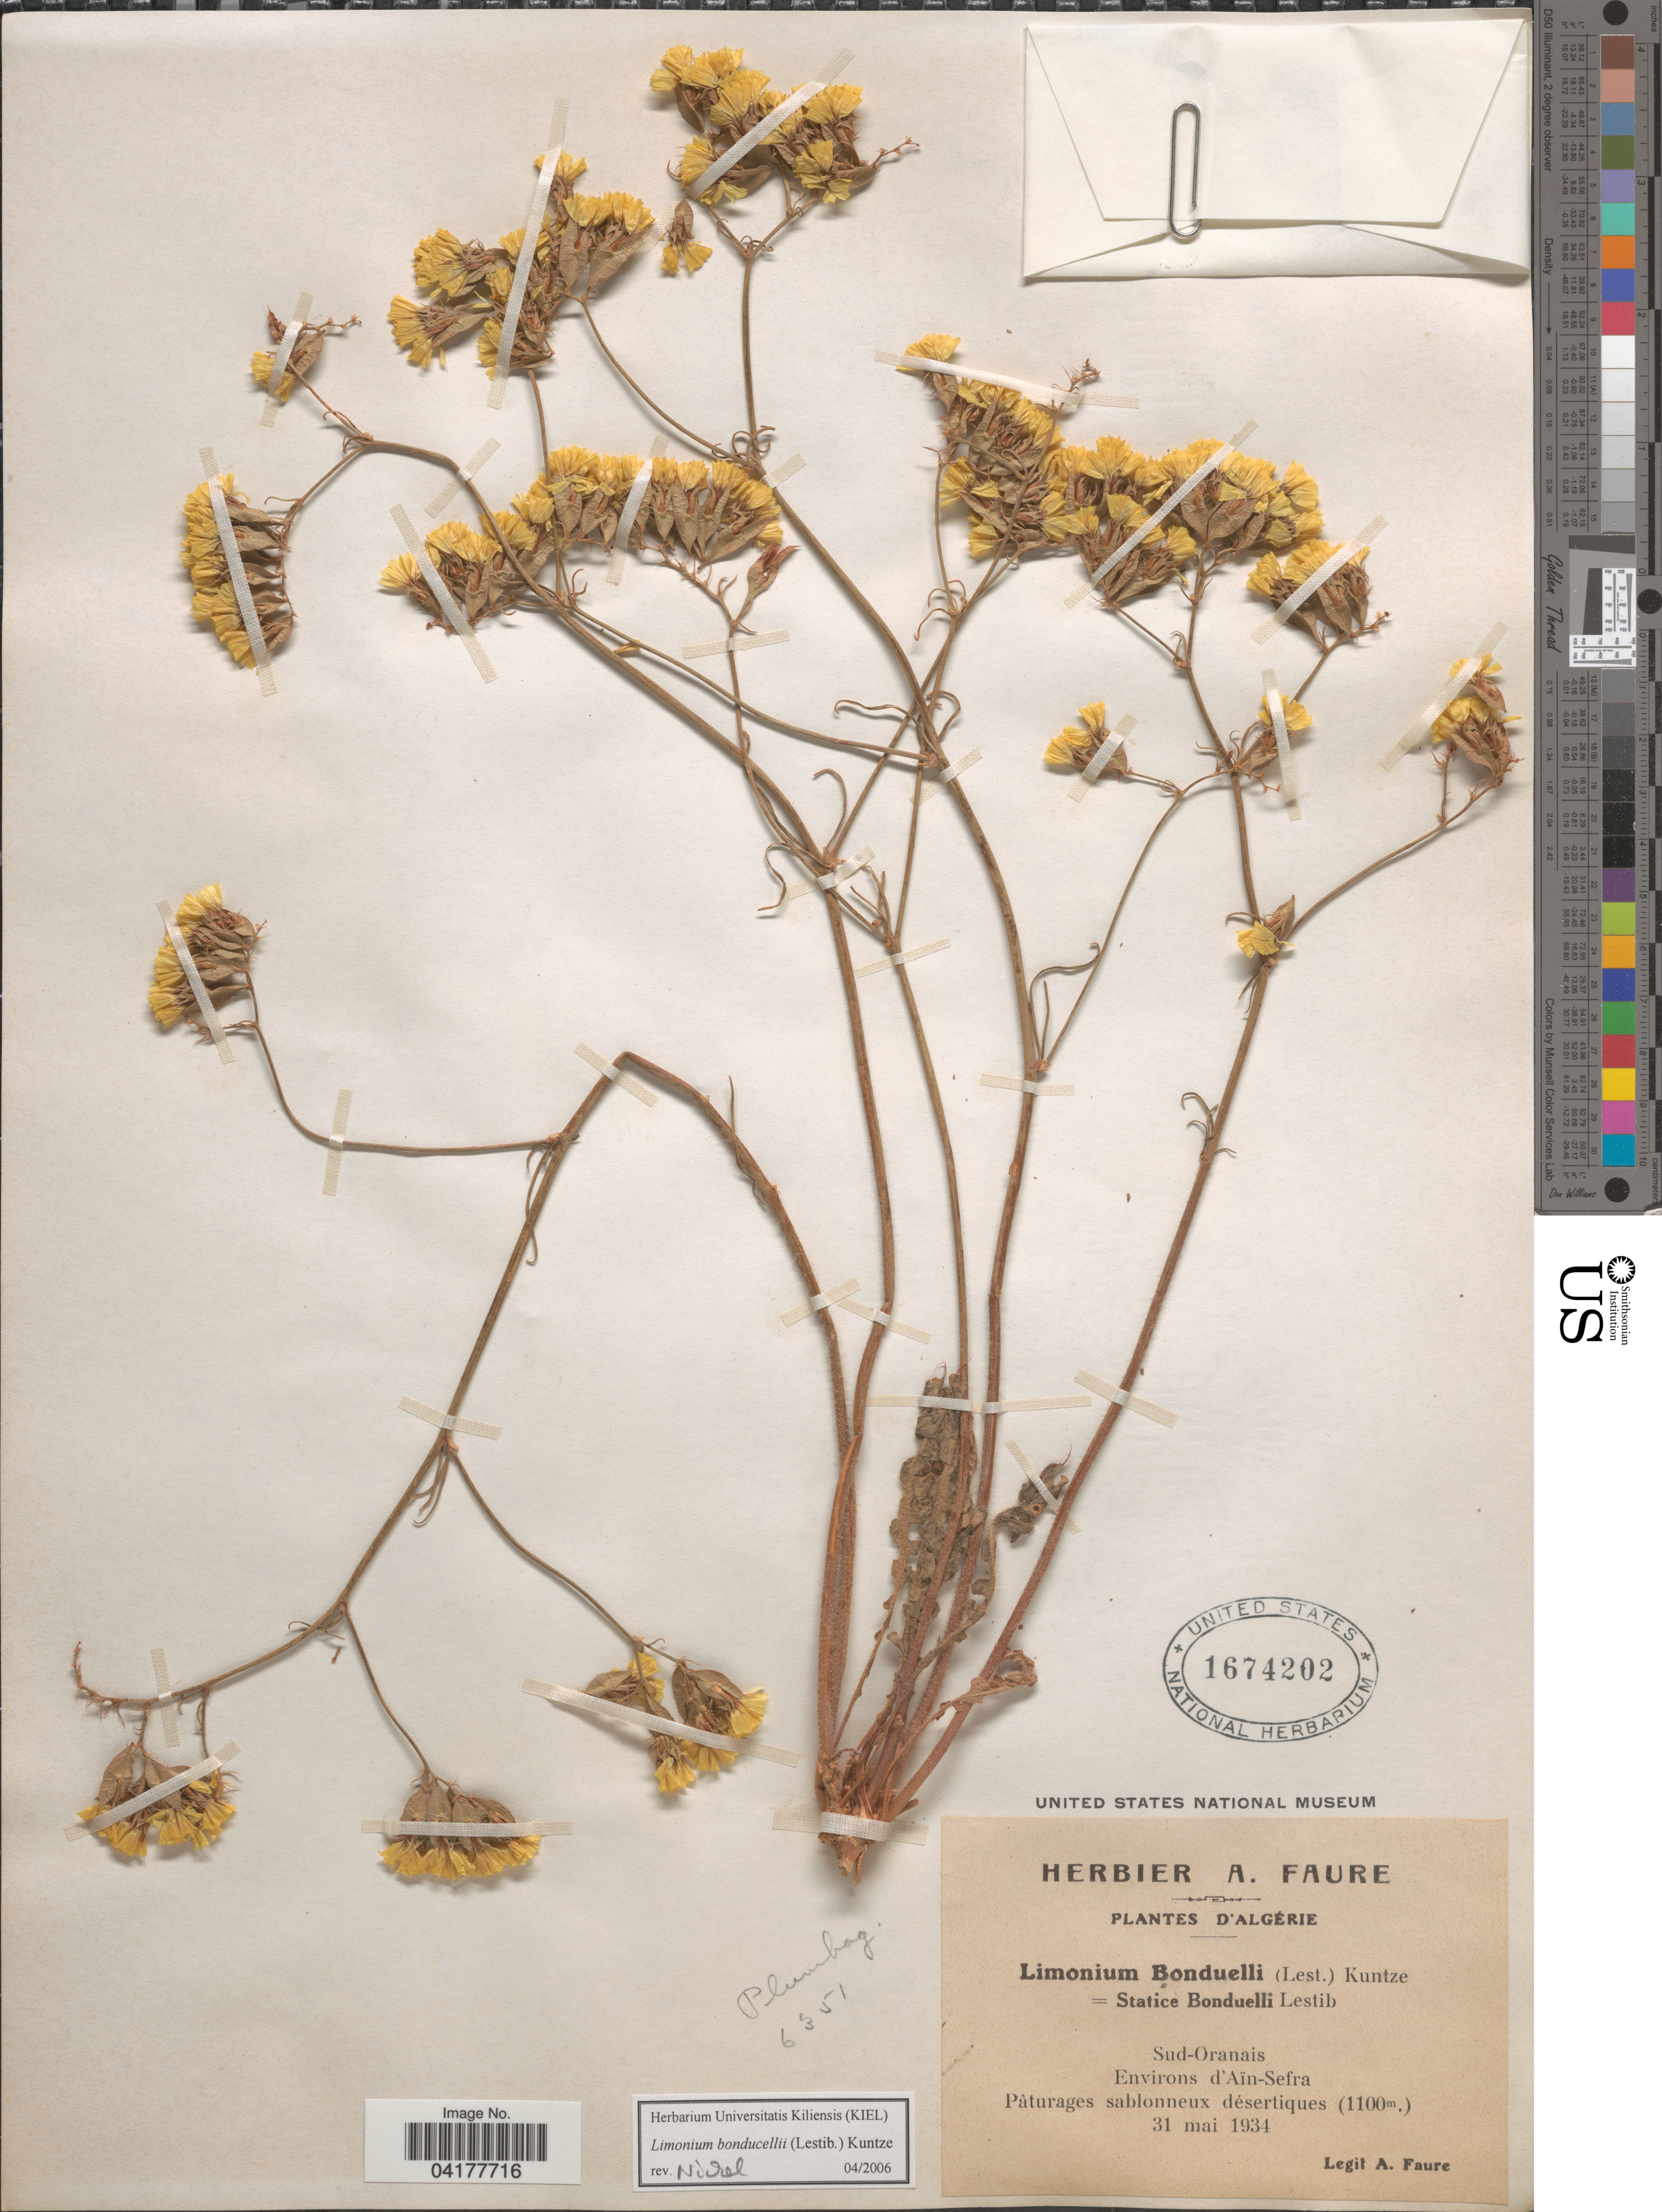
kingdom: Plantae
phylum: Tracheophyta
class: Magnoliopsida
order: Caryophyllales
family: Plumbaginaceae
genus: Limonium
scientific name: Limonium bonducellii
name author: (T.Lestib.) Kuntze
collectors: A. Faure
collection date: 1934-05-31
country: Algeria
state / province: Oran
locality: Sud-Oranais. Environs d'Aïn-Sefra.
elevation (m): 1100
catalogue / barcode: US 1674202